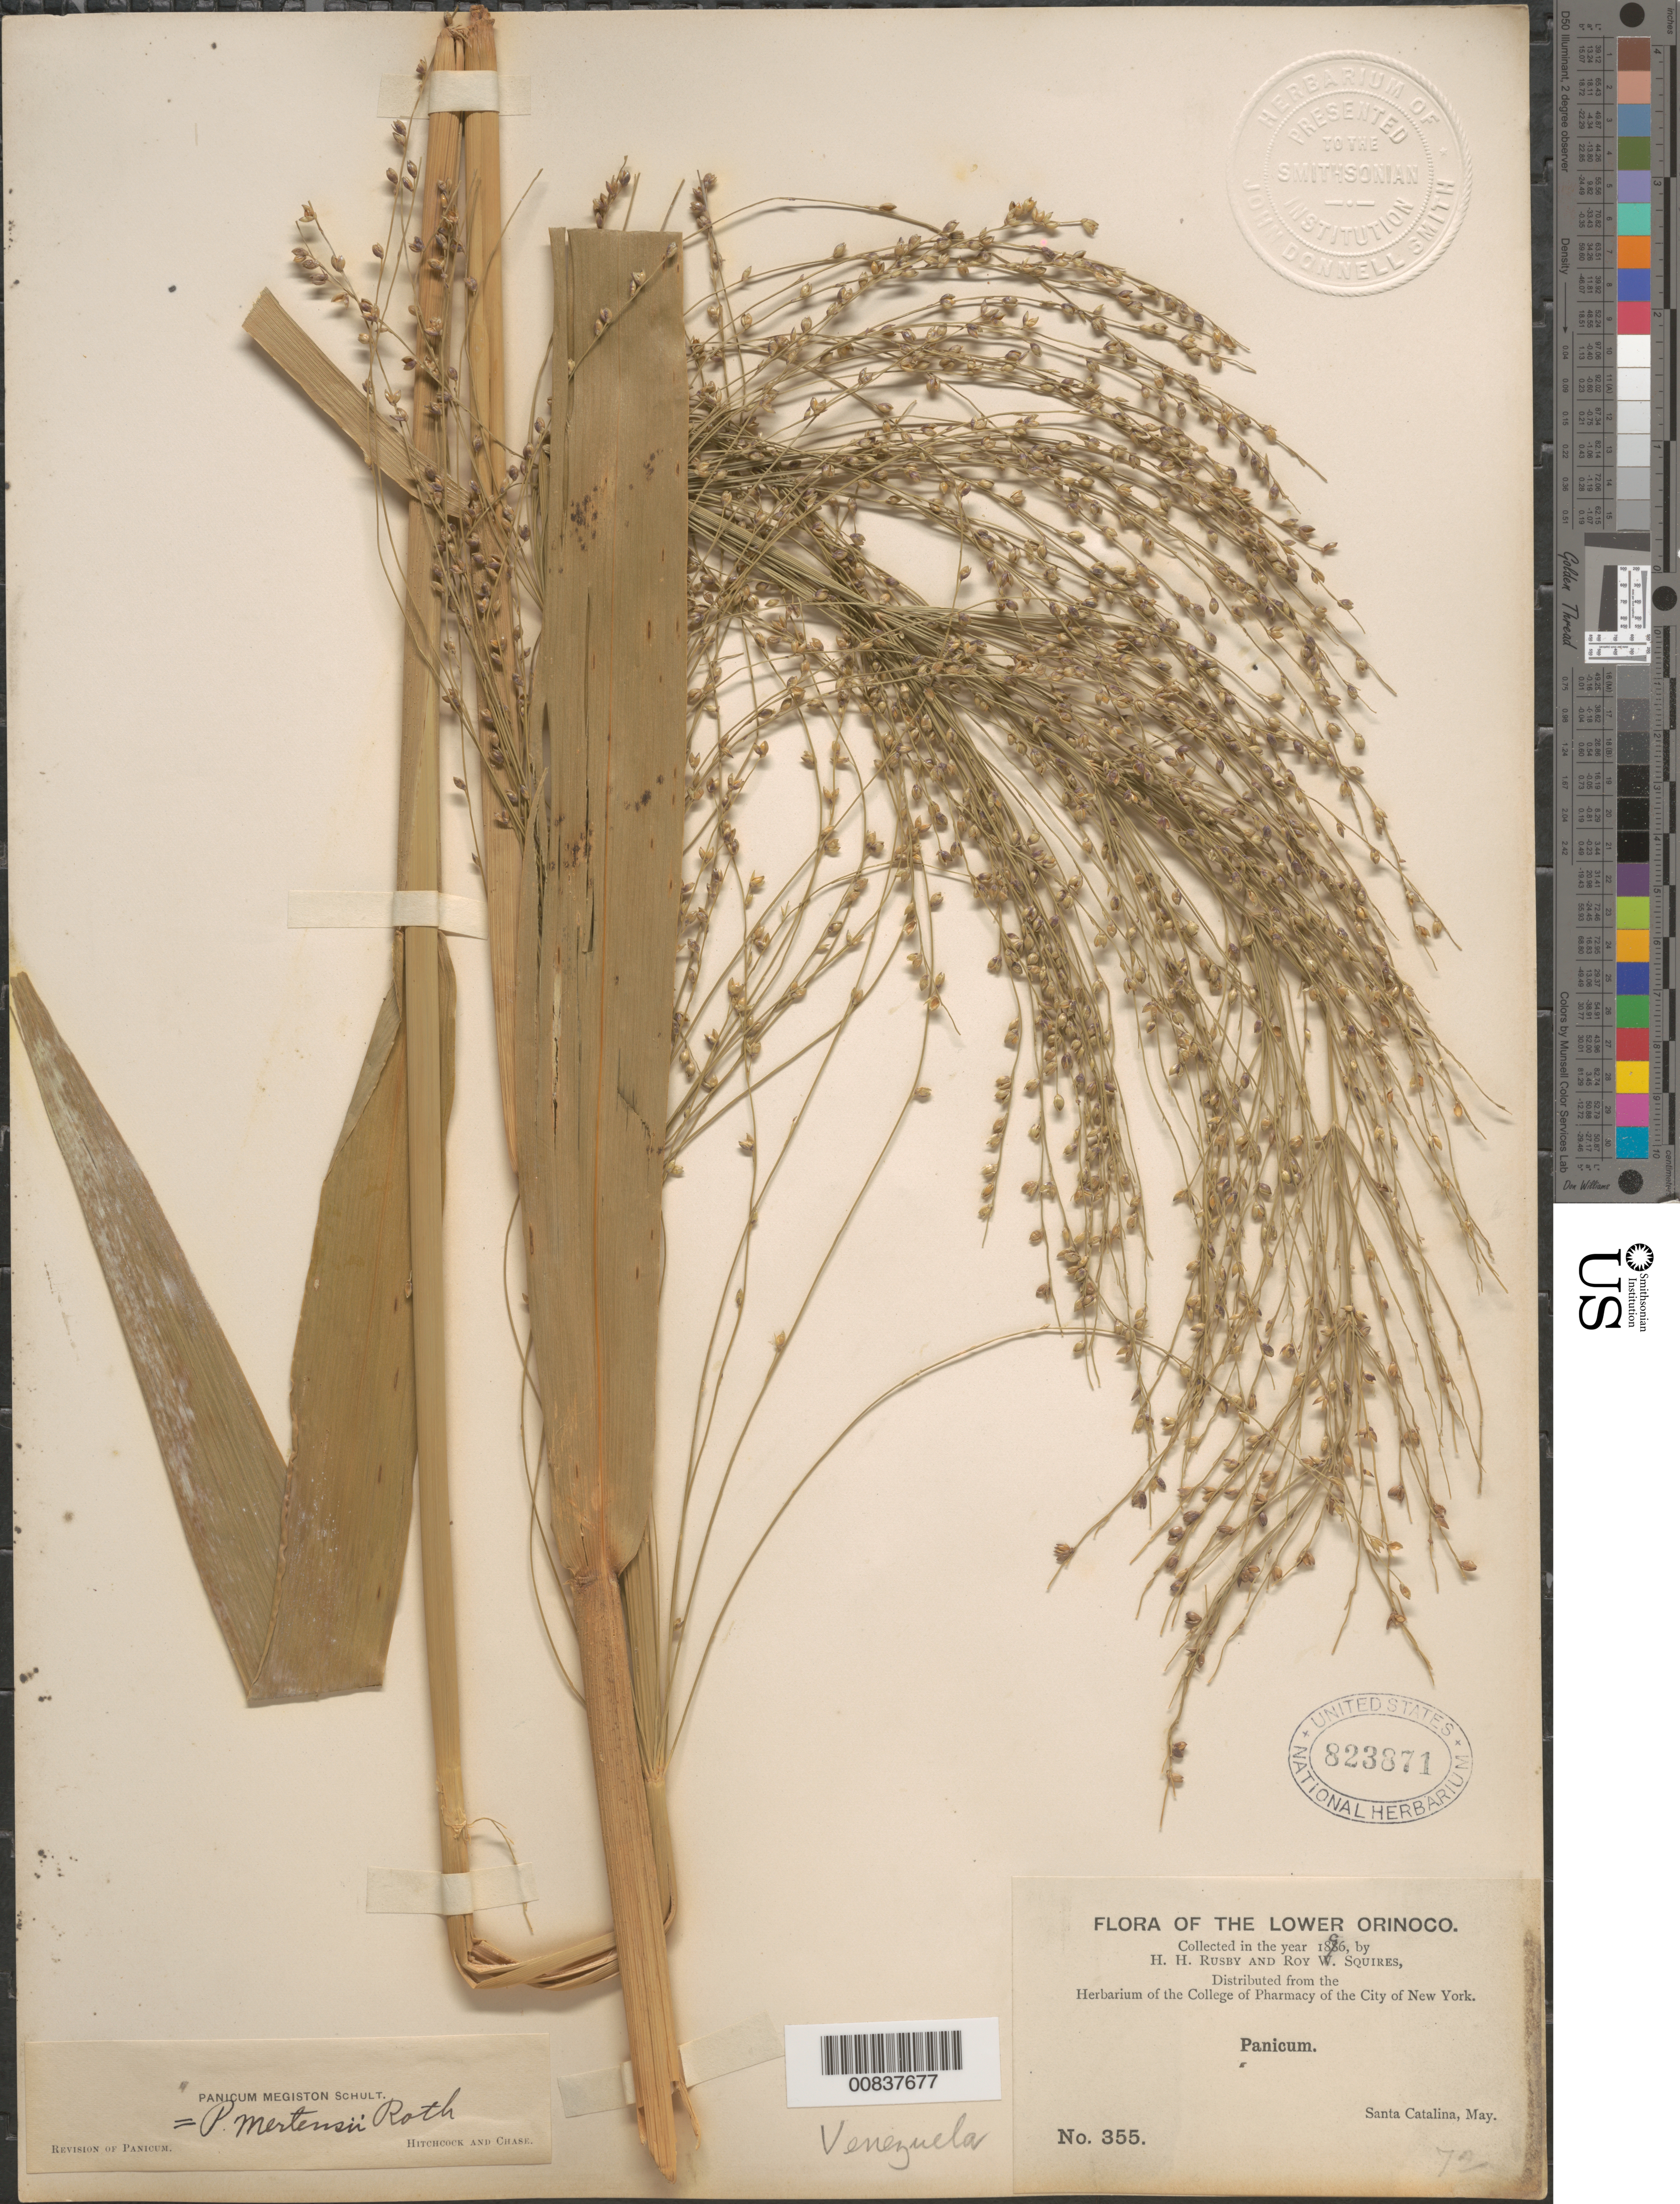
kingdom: Plantae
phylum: Tracheophyta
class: Liliopsida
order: Poales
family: Poaceae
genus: Stephostachys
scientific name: Stephostachys mertensii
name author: (Roth) Zuloaga & Marrone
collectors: H. H. Rusby & R. Squires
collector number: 355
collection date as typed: May 1896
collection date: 1896-05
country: Venezuela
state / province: Delta Amacuro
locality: Lower Orinoco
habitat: Santa Catalina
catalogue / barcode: US 823871